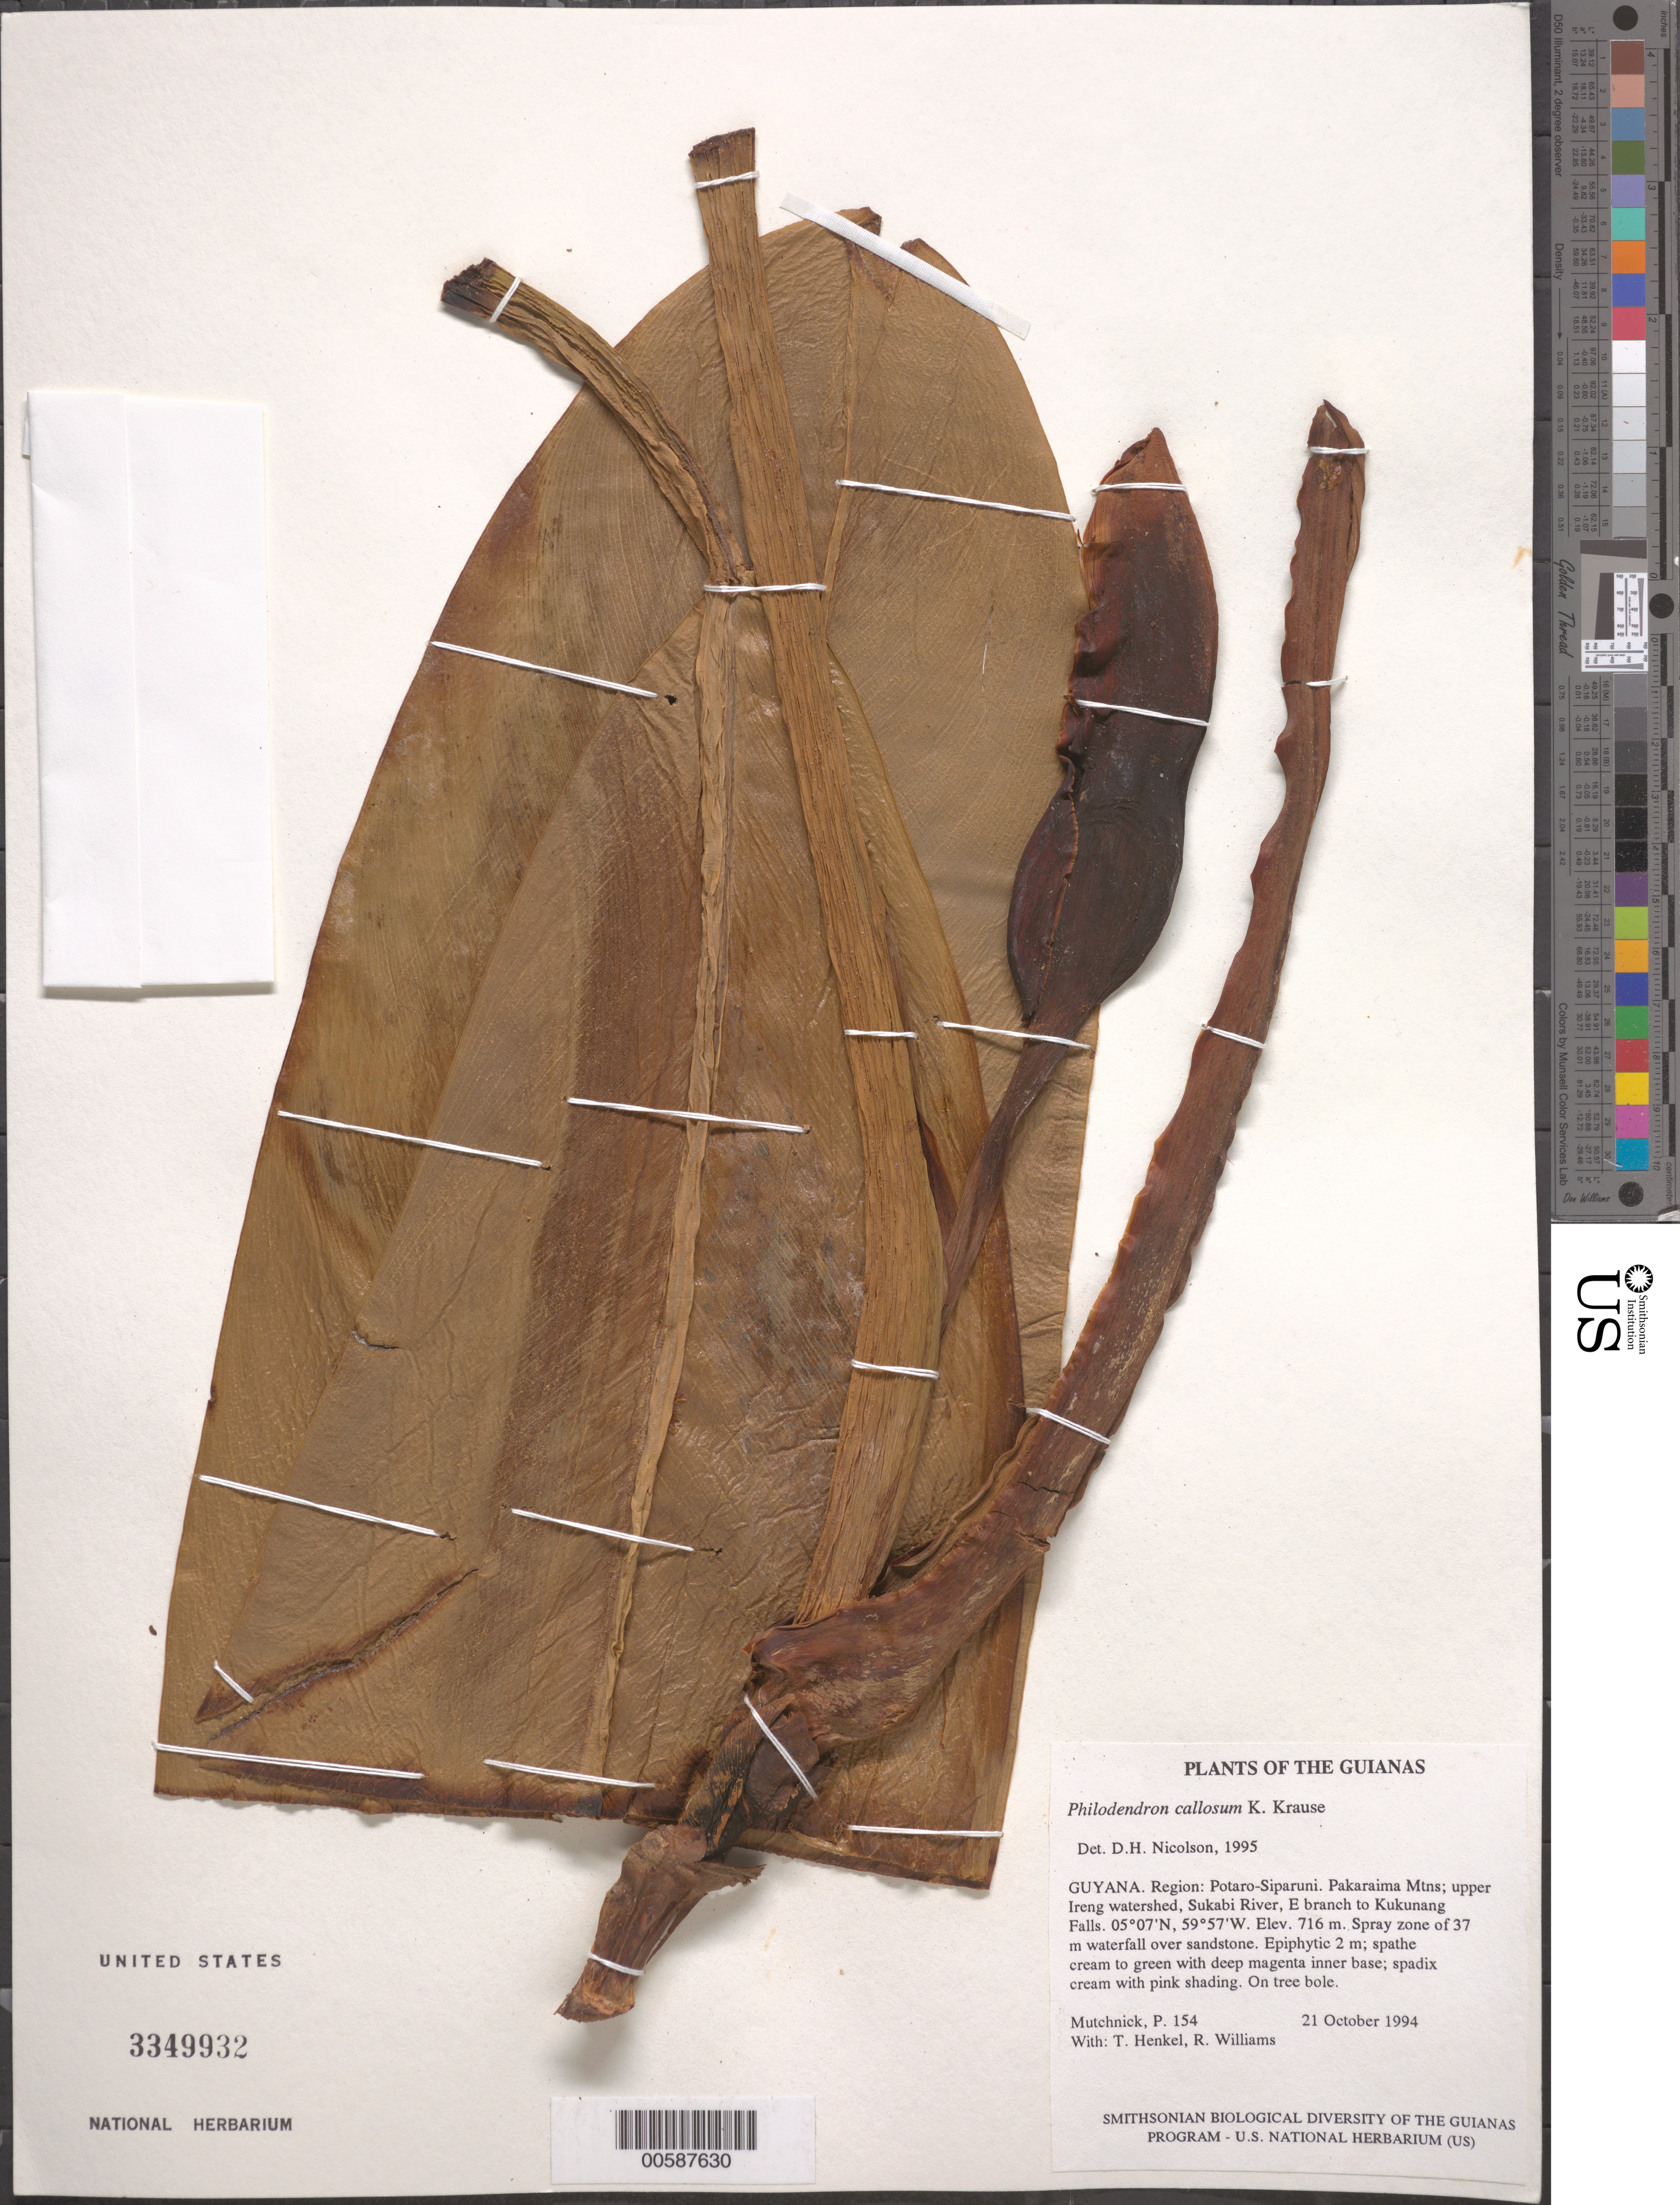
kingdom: Plantae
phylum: Tracheophyta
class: Liliopsida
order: Alismatales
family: Araceae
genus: Philodendron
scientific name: Philodendron callosum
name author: K. Krause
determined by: Nicolson, Dan H.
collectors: P. Mutchnick, T. Henkel & R. Williams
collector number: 154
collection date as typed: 21 October 1994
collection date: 1994-10-21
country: Guyana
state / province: Potaro-Siparuni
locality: Pakaraima Mtns; upper Ireng watershed, Sukabi River, E branch to Kukunang Falls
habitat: Spray zone of 37 m waterfall over sandstone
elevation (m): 716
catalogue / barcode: US 3349932